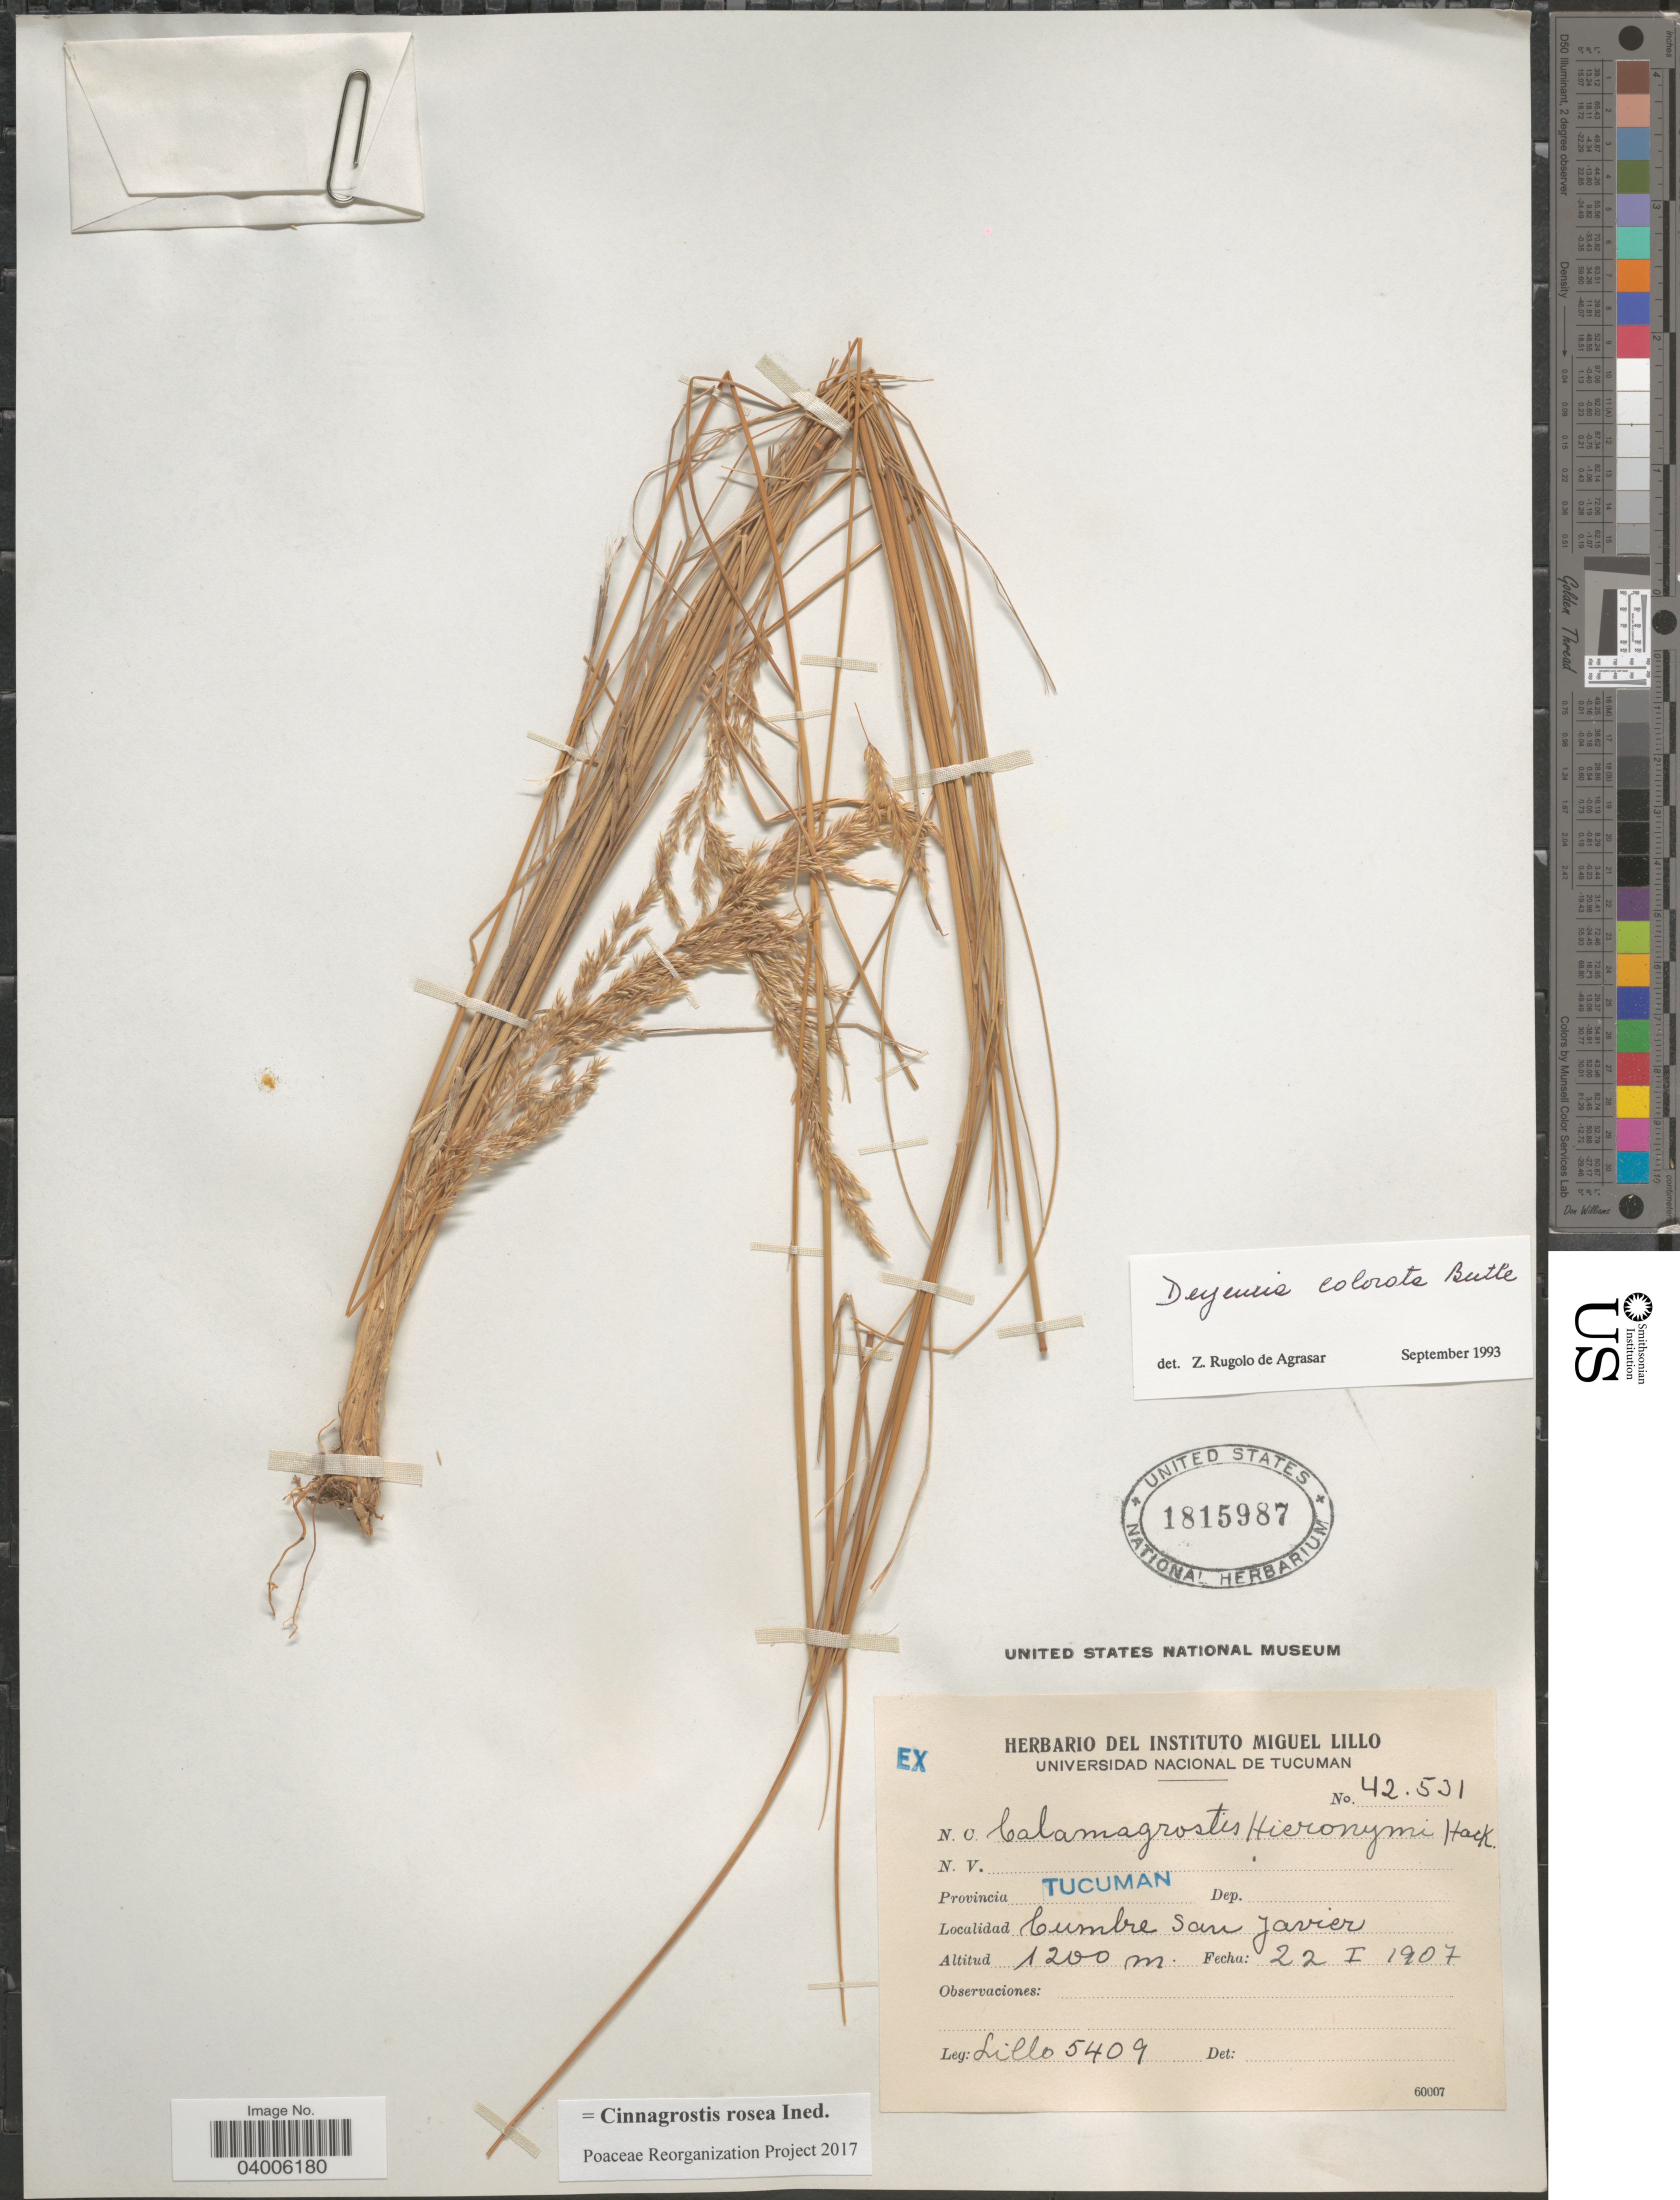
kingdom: Plantae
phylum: Tracheophyta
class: Liliopsida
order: Poales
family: Poaceae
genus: Cinnagrostis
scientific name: Cinnagrostis rosea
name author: (Griseb.) P.M. Peterson et al.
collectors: M. Lillo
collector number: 5409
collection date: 1907-01-22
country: Argentina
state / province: Tucuman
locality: Cumbre San Javier.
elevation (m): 1200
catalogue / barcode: US 1815987